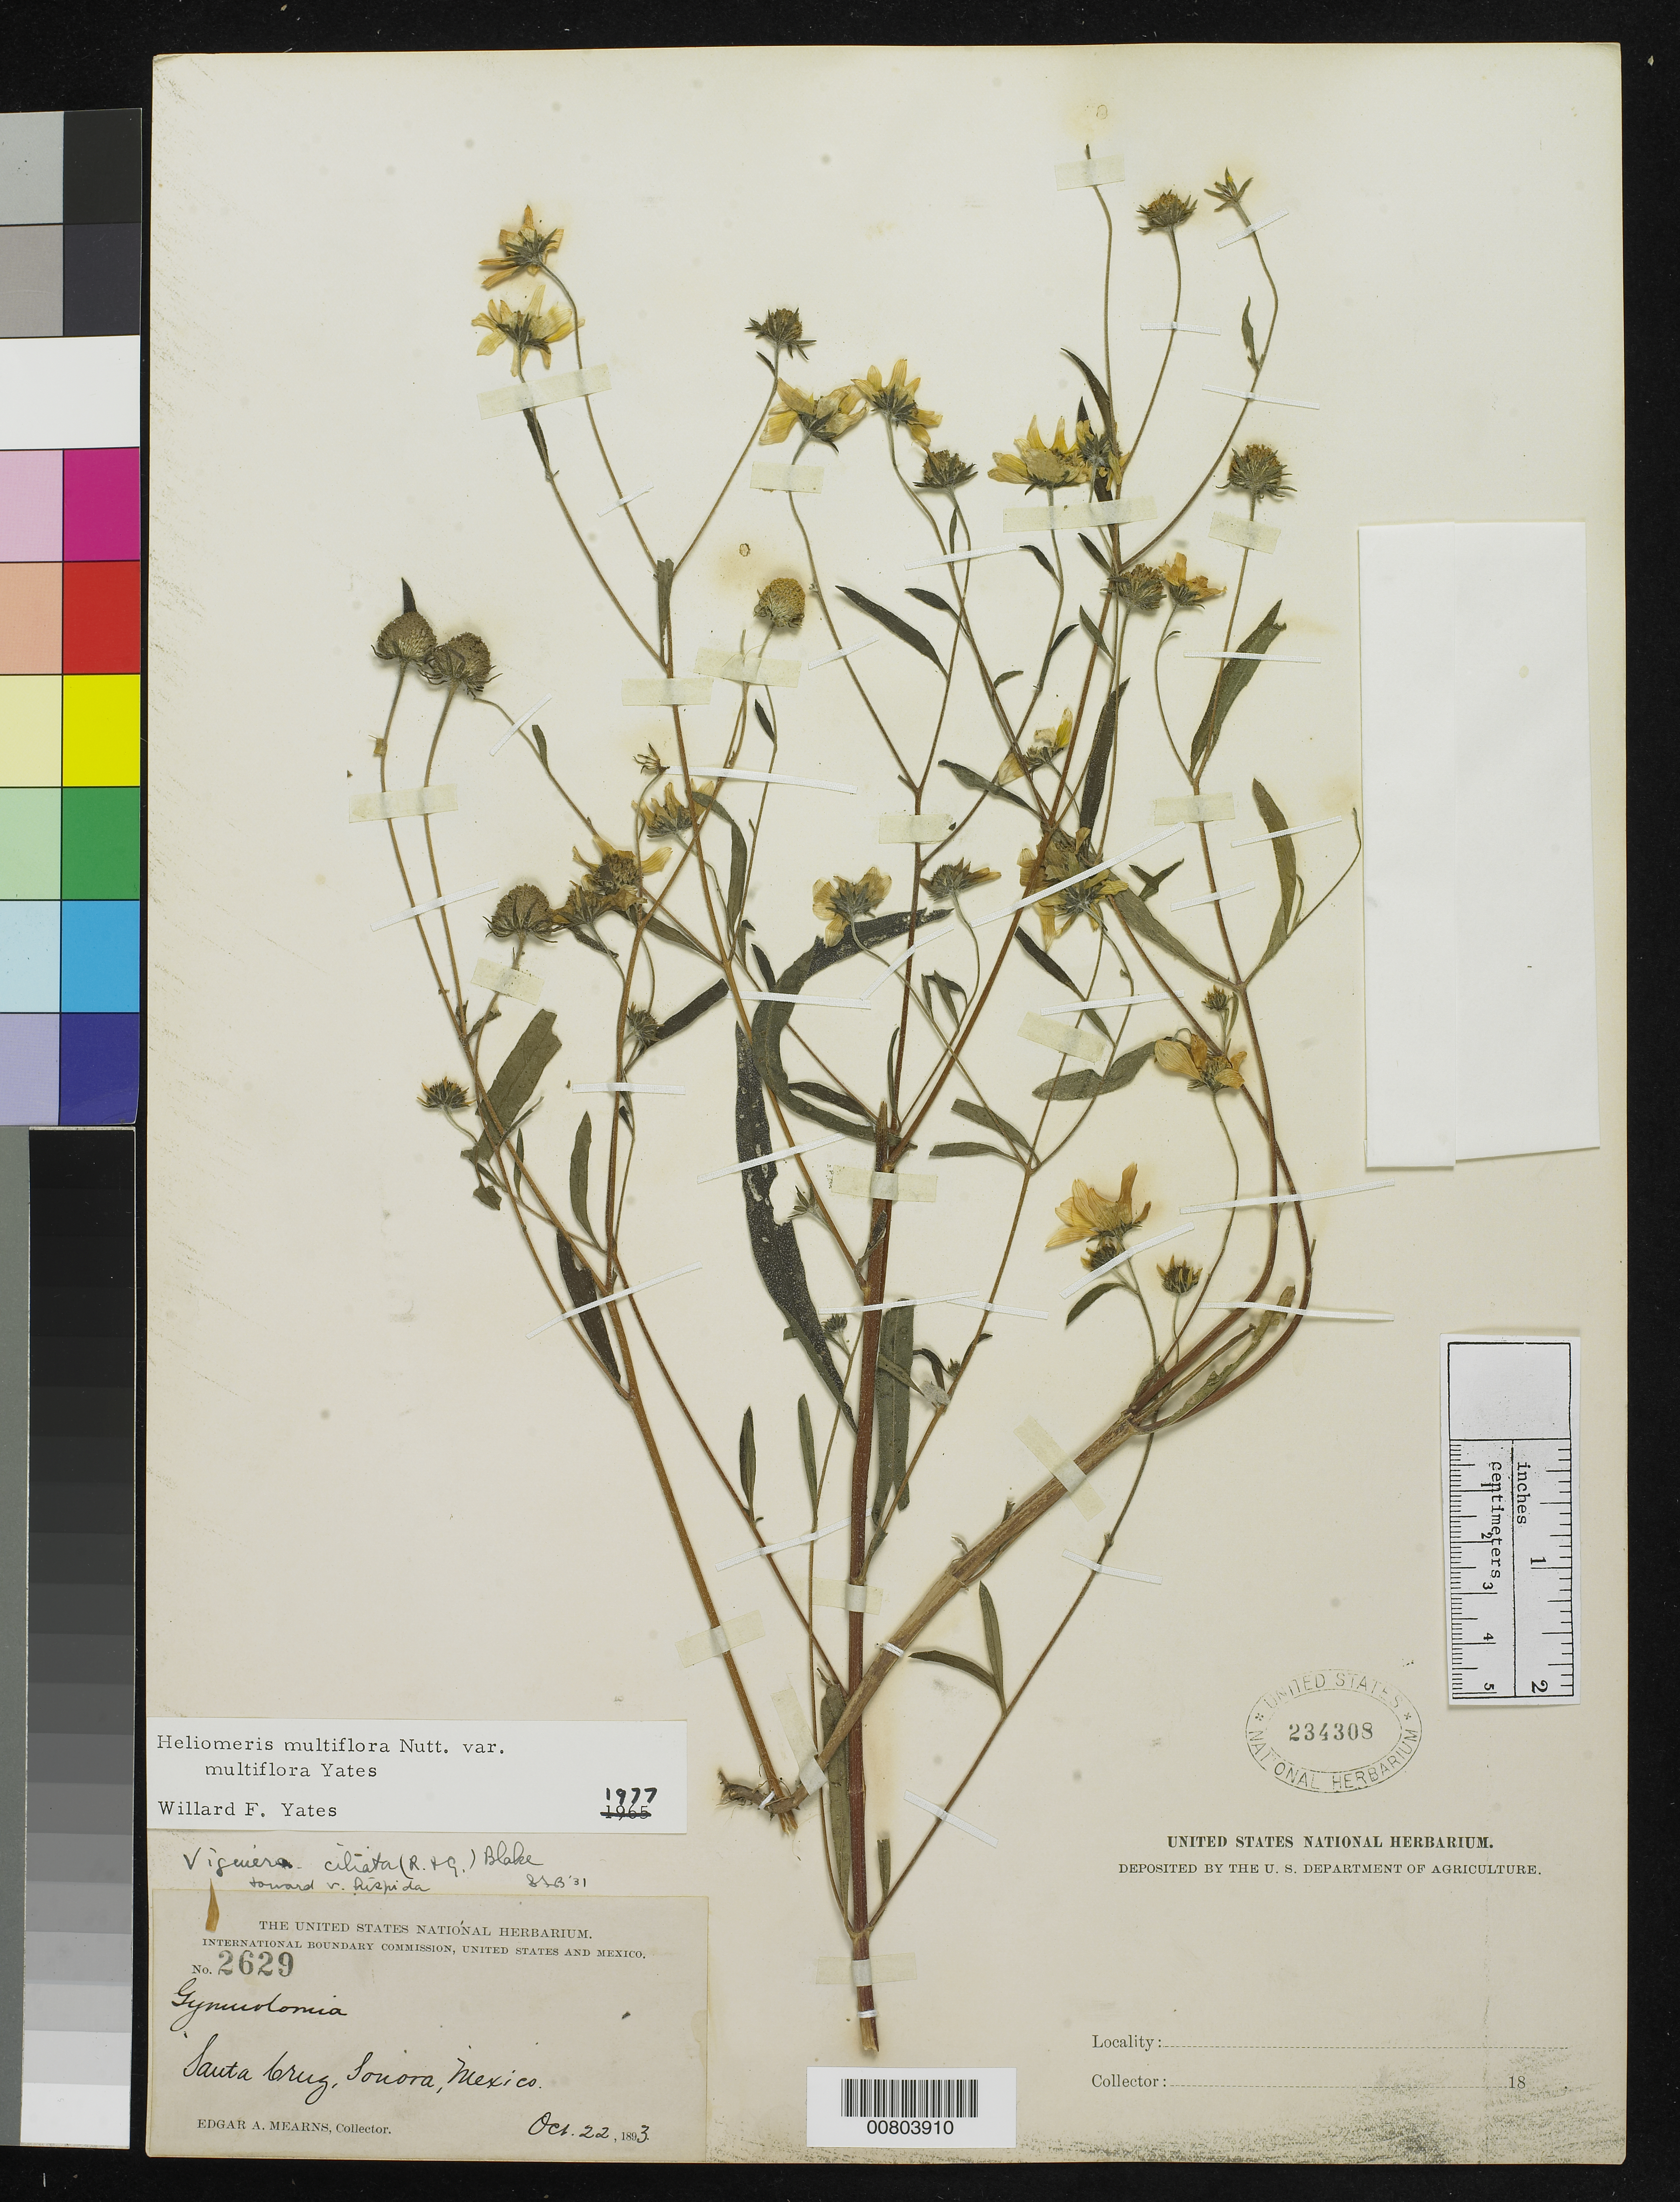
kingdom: Plantae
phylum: Tracheophyta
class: Magnoliopsida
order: Asterales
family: Asteraceae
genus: Heliomeris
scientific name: Heliomeris multiflora var. multiflora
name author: Nutt.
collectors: E. A. Mearns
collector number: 2629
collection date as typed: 22 Oct 1893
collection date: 1893-10-22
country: Mexico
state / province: Sonora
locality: Santa Cruz, Sonora.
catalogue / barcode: US 234308